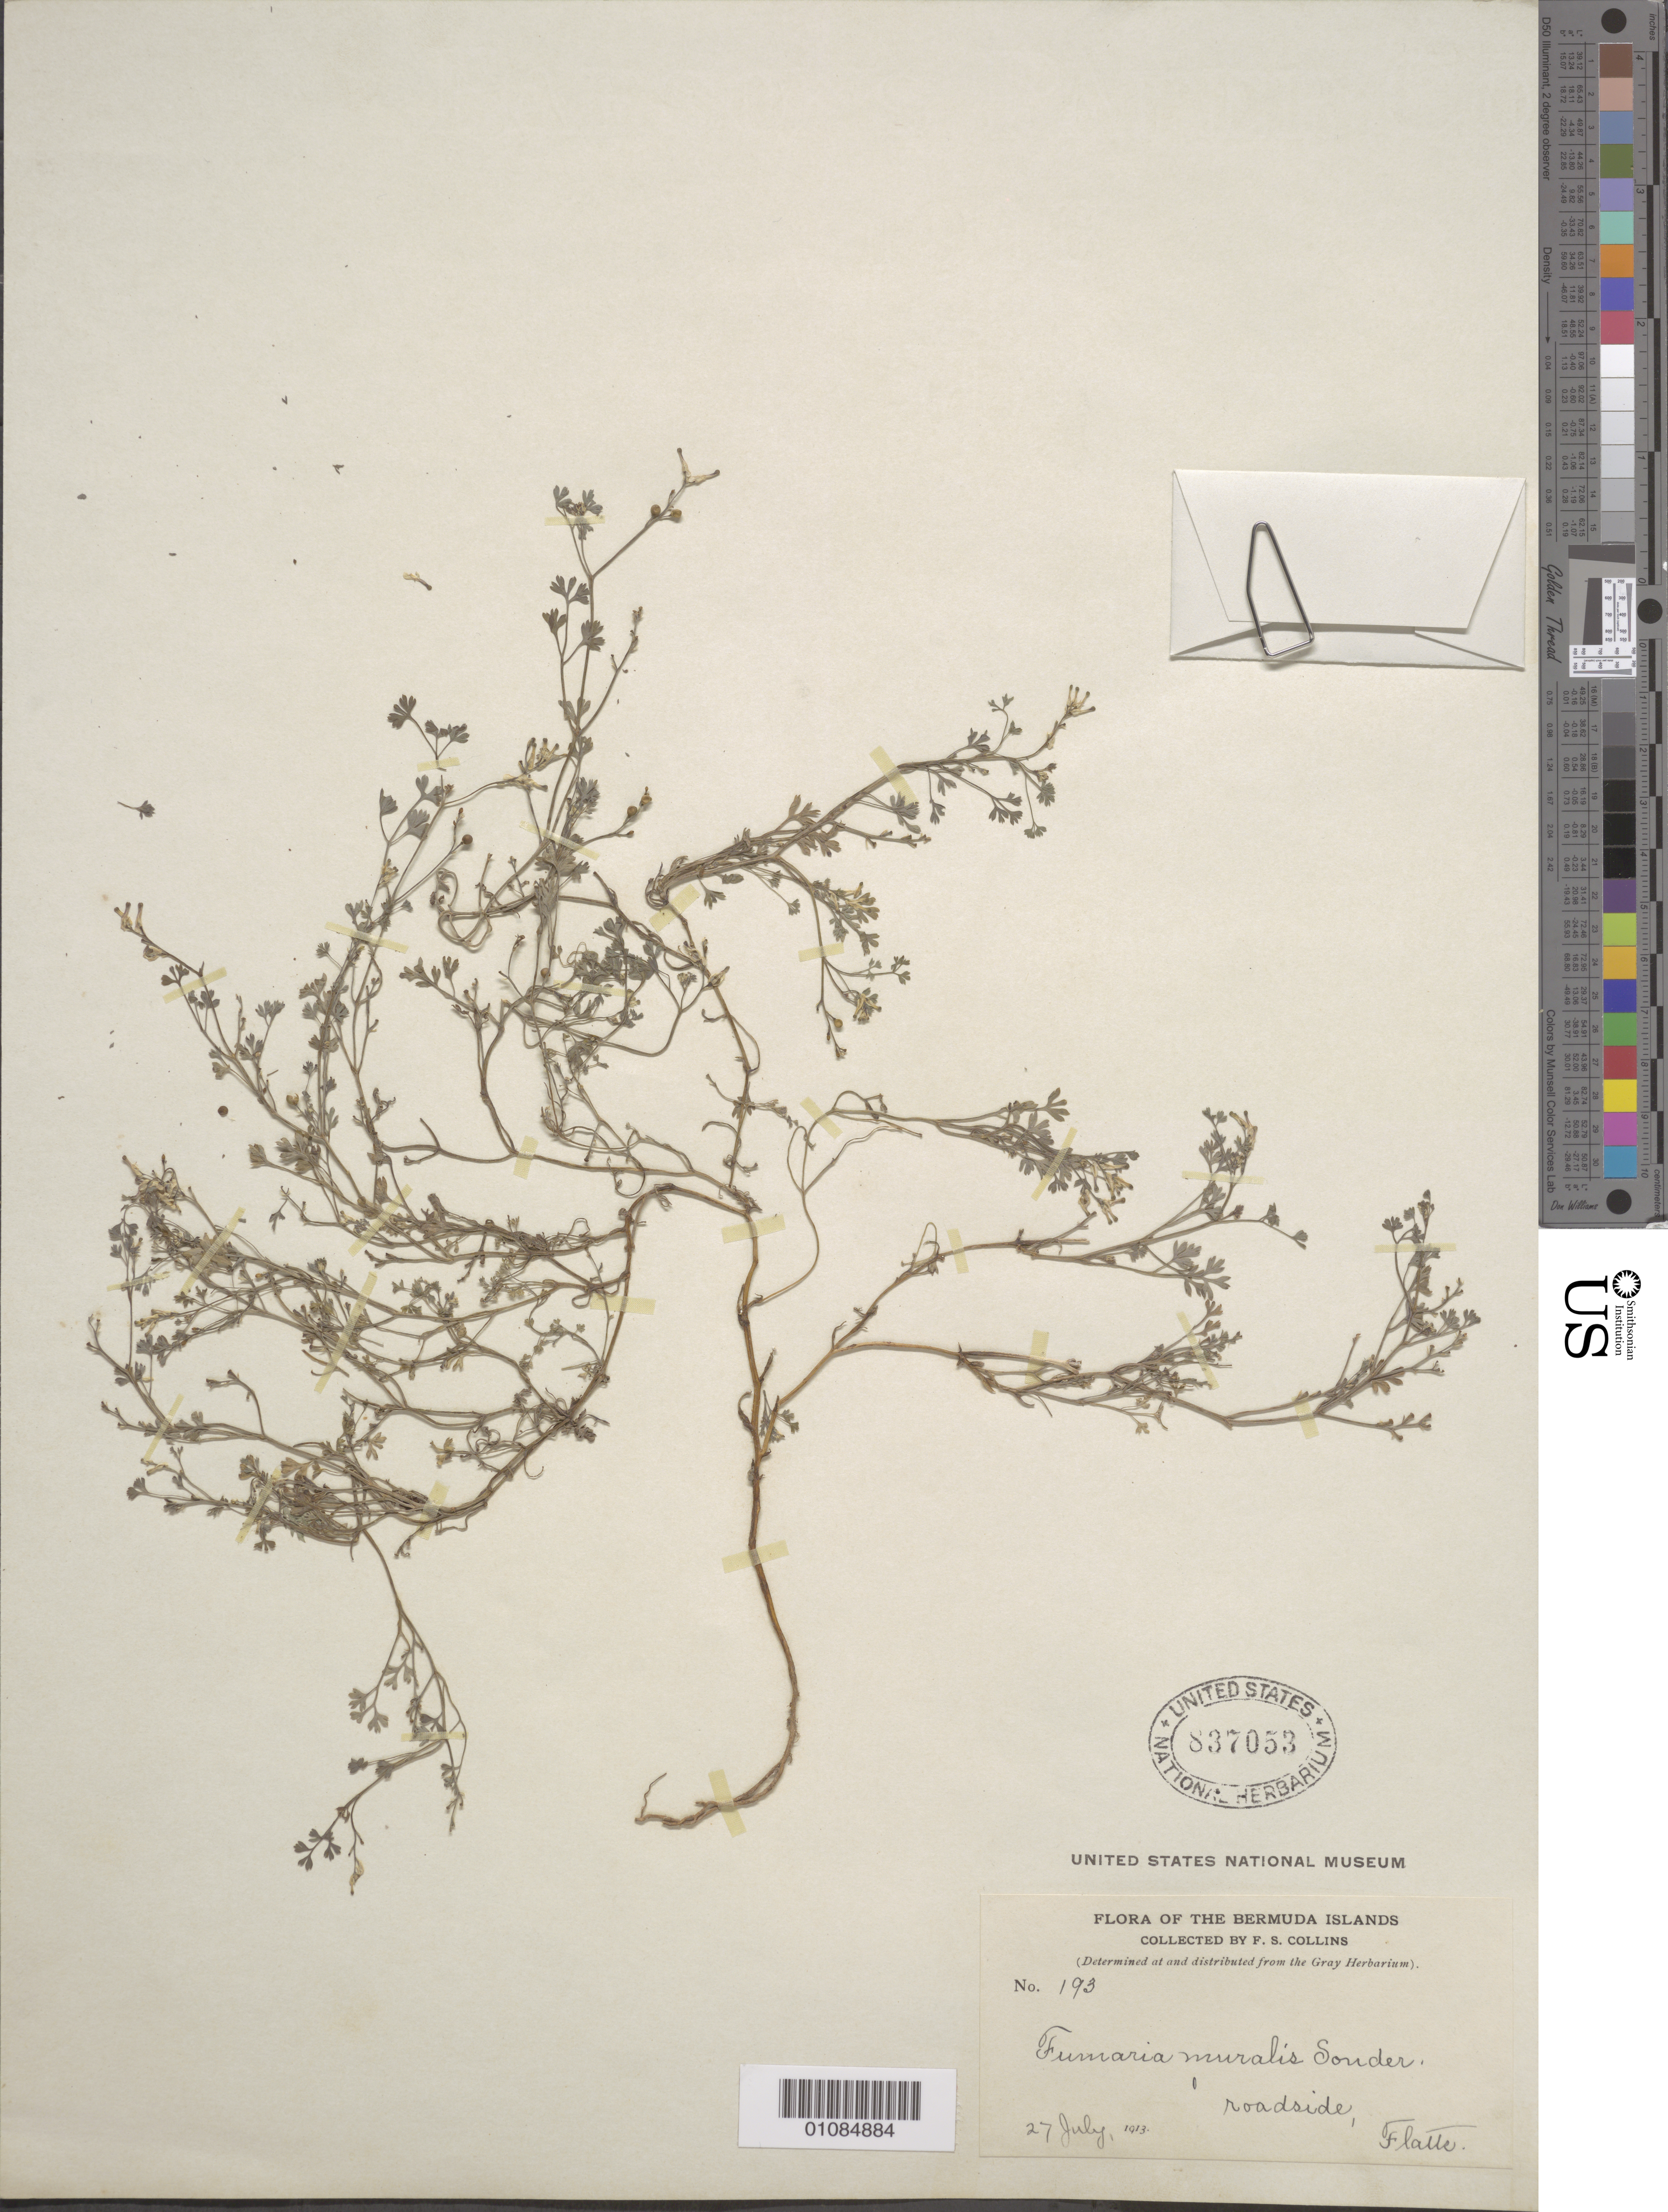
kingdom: Plantae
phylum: Tracheophyta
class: Magnoliopsida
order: Ranunculales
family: Papaveraceae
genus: Fumaria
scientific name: Fumaria muralis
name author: Sond. ex W.D.J. Koch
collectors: F. Collins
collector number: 193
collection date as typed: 27 Jul 1913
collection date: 1913-07-27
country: Bermuda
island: Bermuda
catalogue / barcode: US 837053